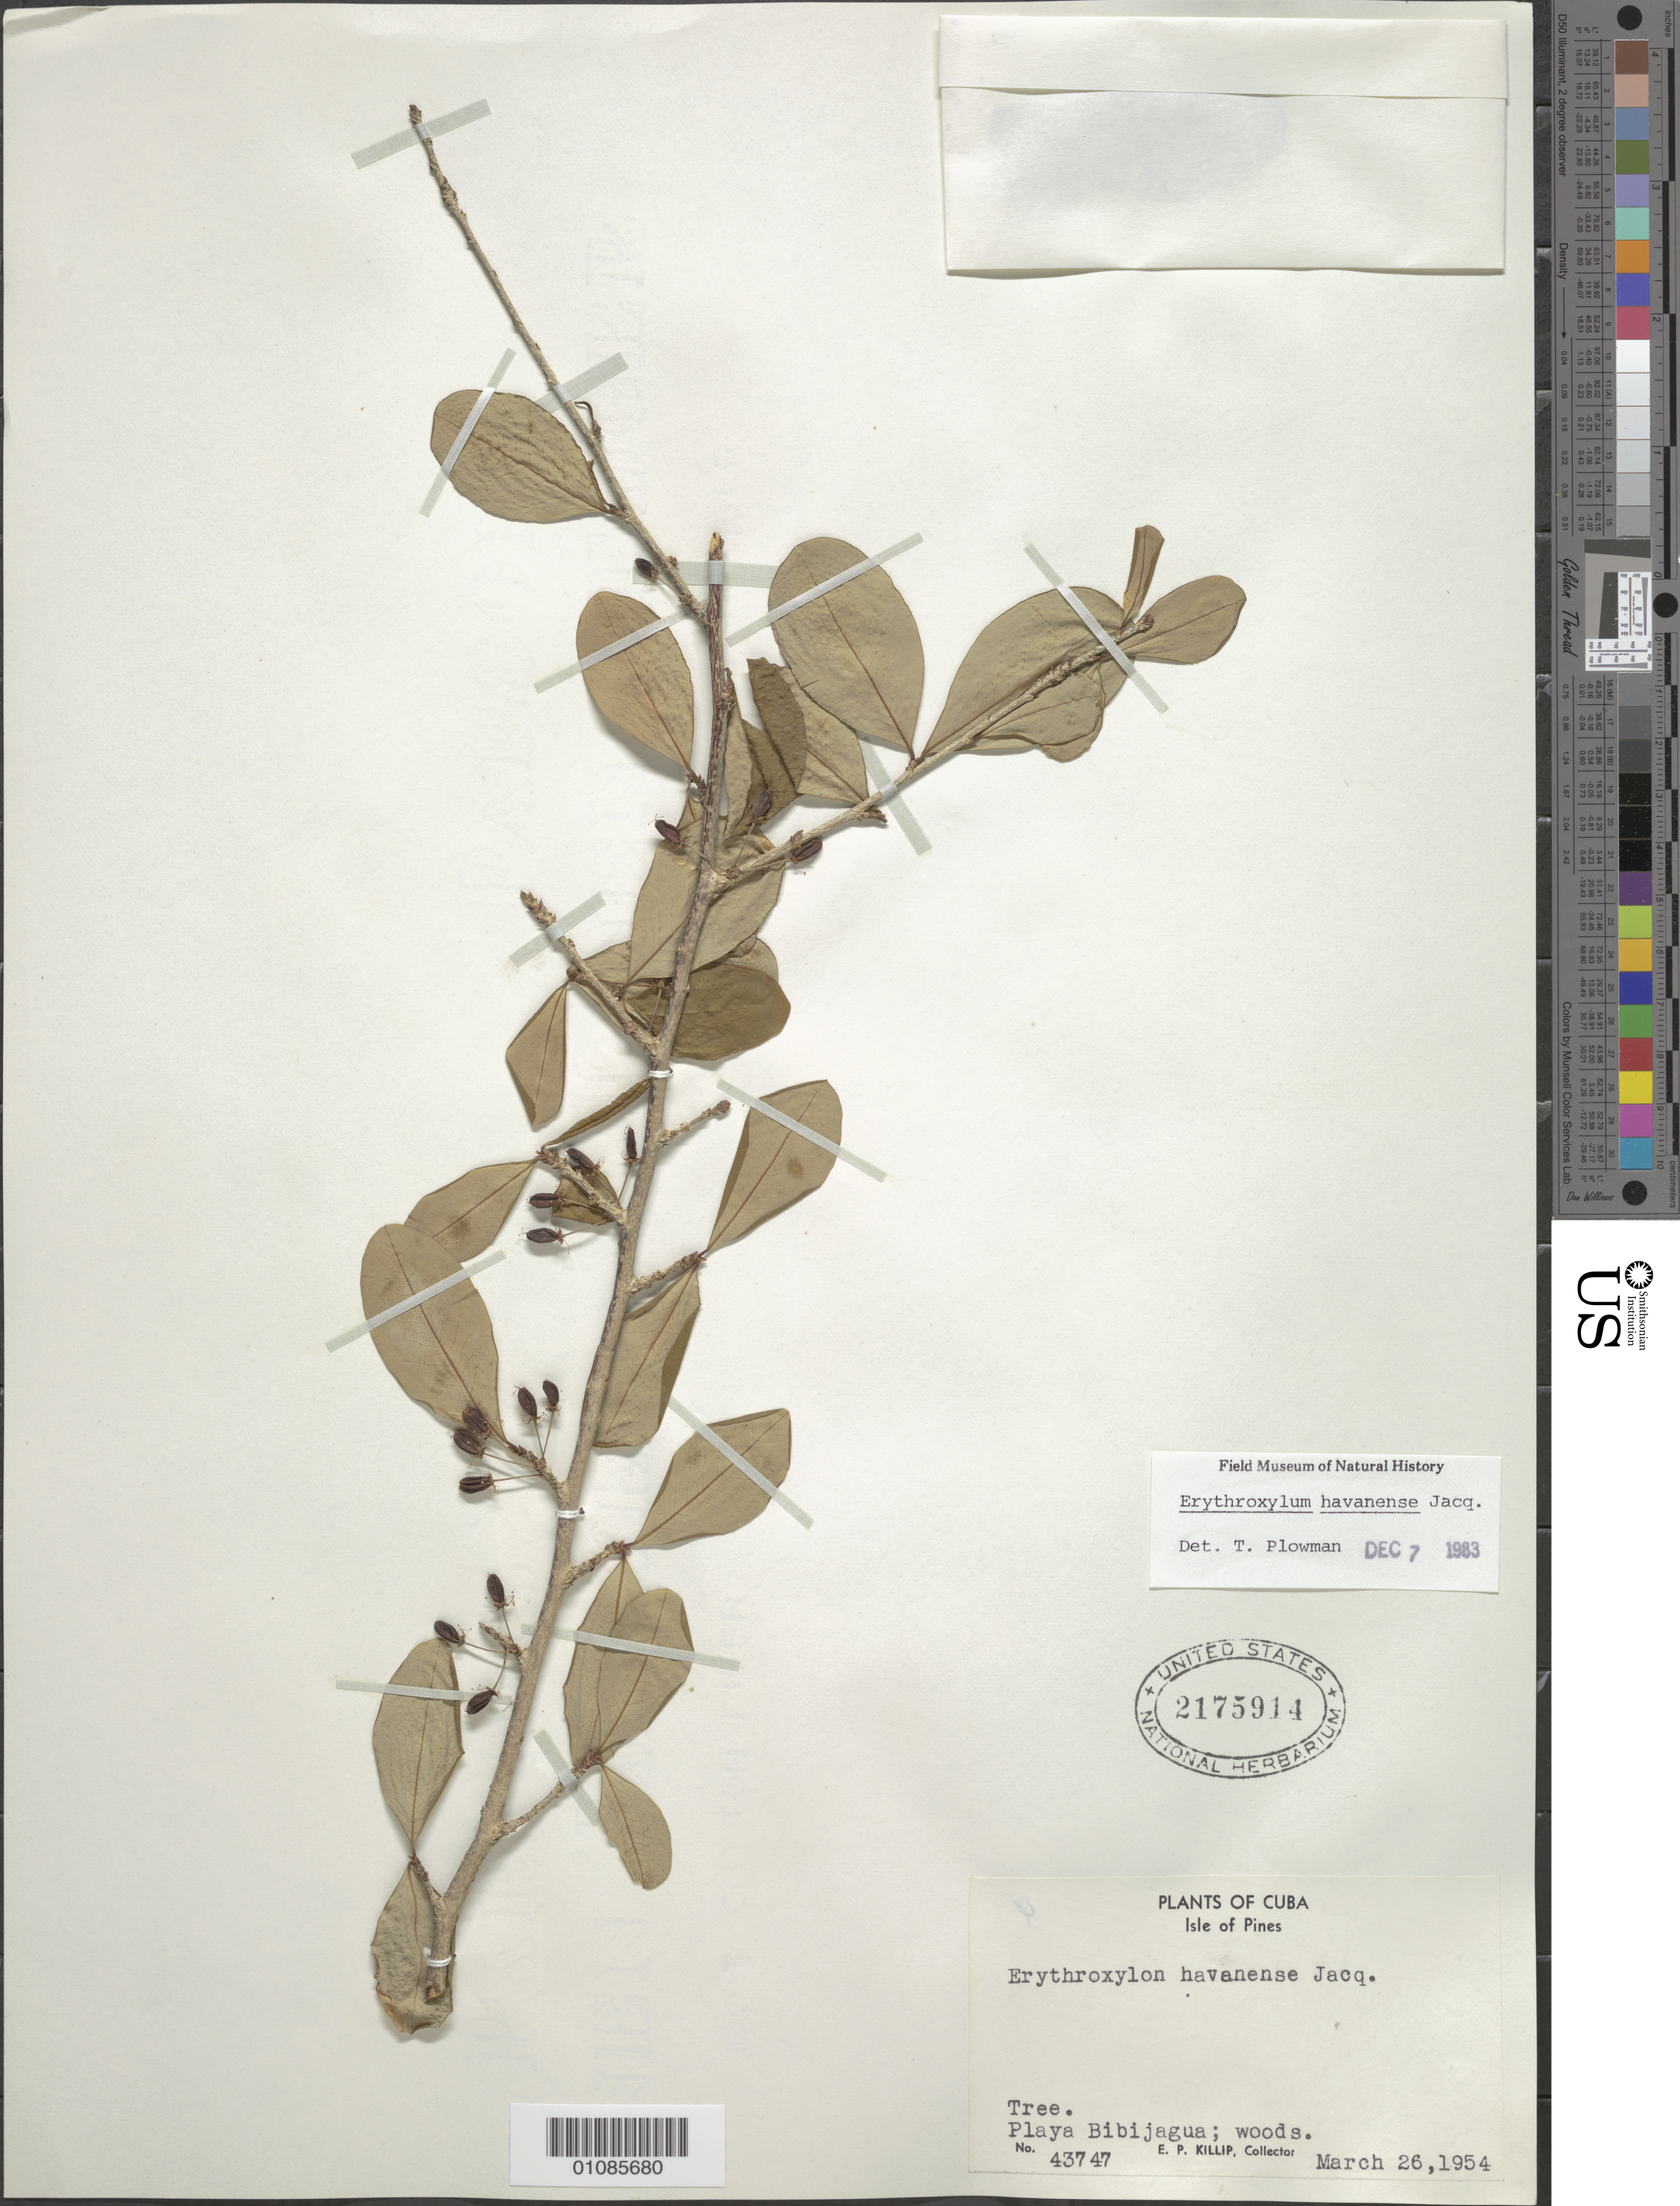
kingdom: Plantae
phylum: Tracheophyta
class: Magnoliopsida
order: Malpighiales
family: Erythroxylaceae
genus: Erythroxylum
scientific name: Erythroxylum havanense var. havanense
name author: Jacq.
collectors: E. P. Killip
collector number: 43747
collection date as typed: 26 Mar 1954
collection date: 1954-03-26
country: Cuba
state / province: Isla de La Juventud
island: Isla de la Juventud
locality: Isle of Pines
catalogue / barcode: US 2175914